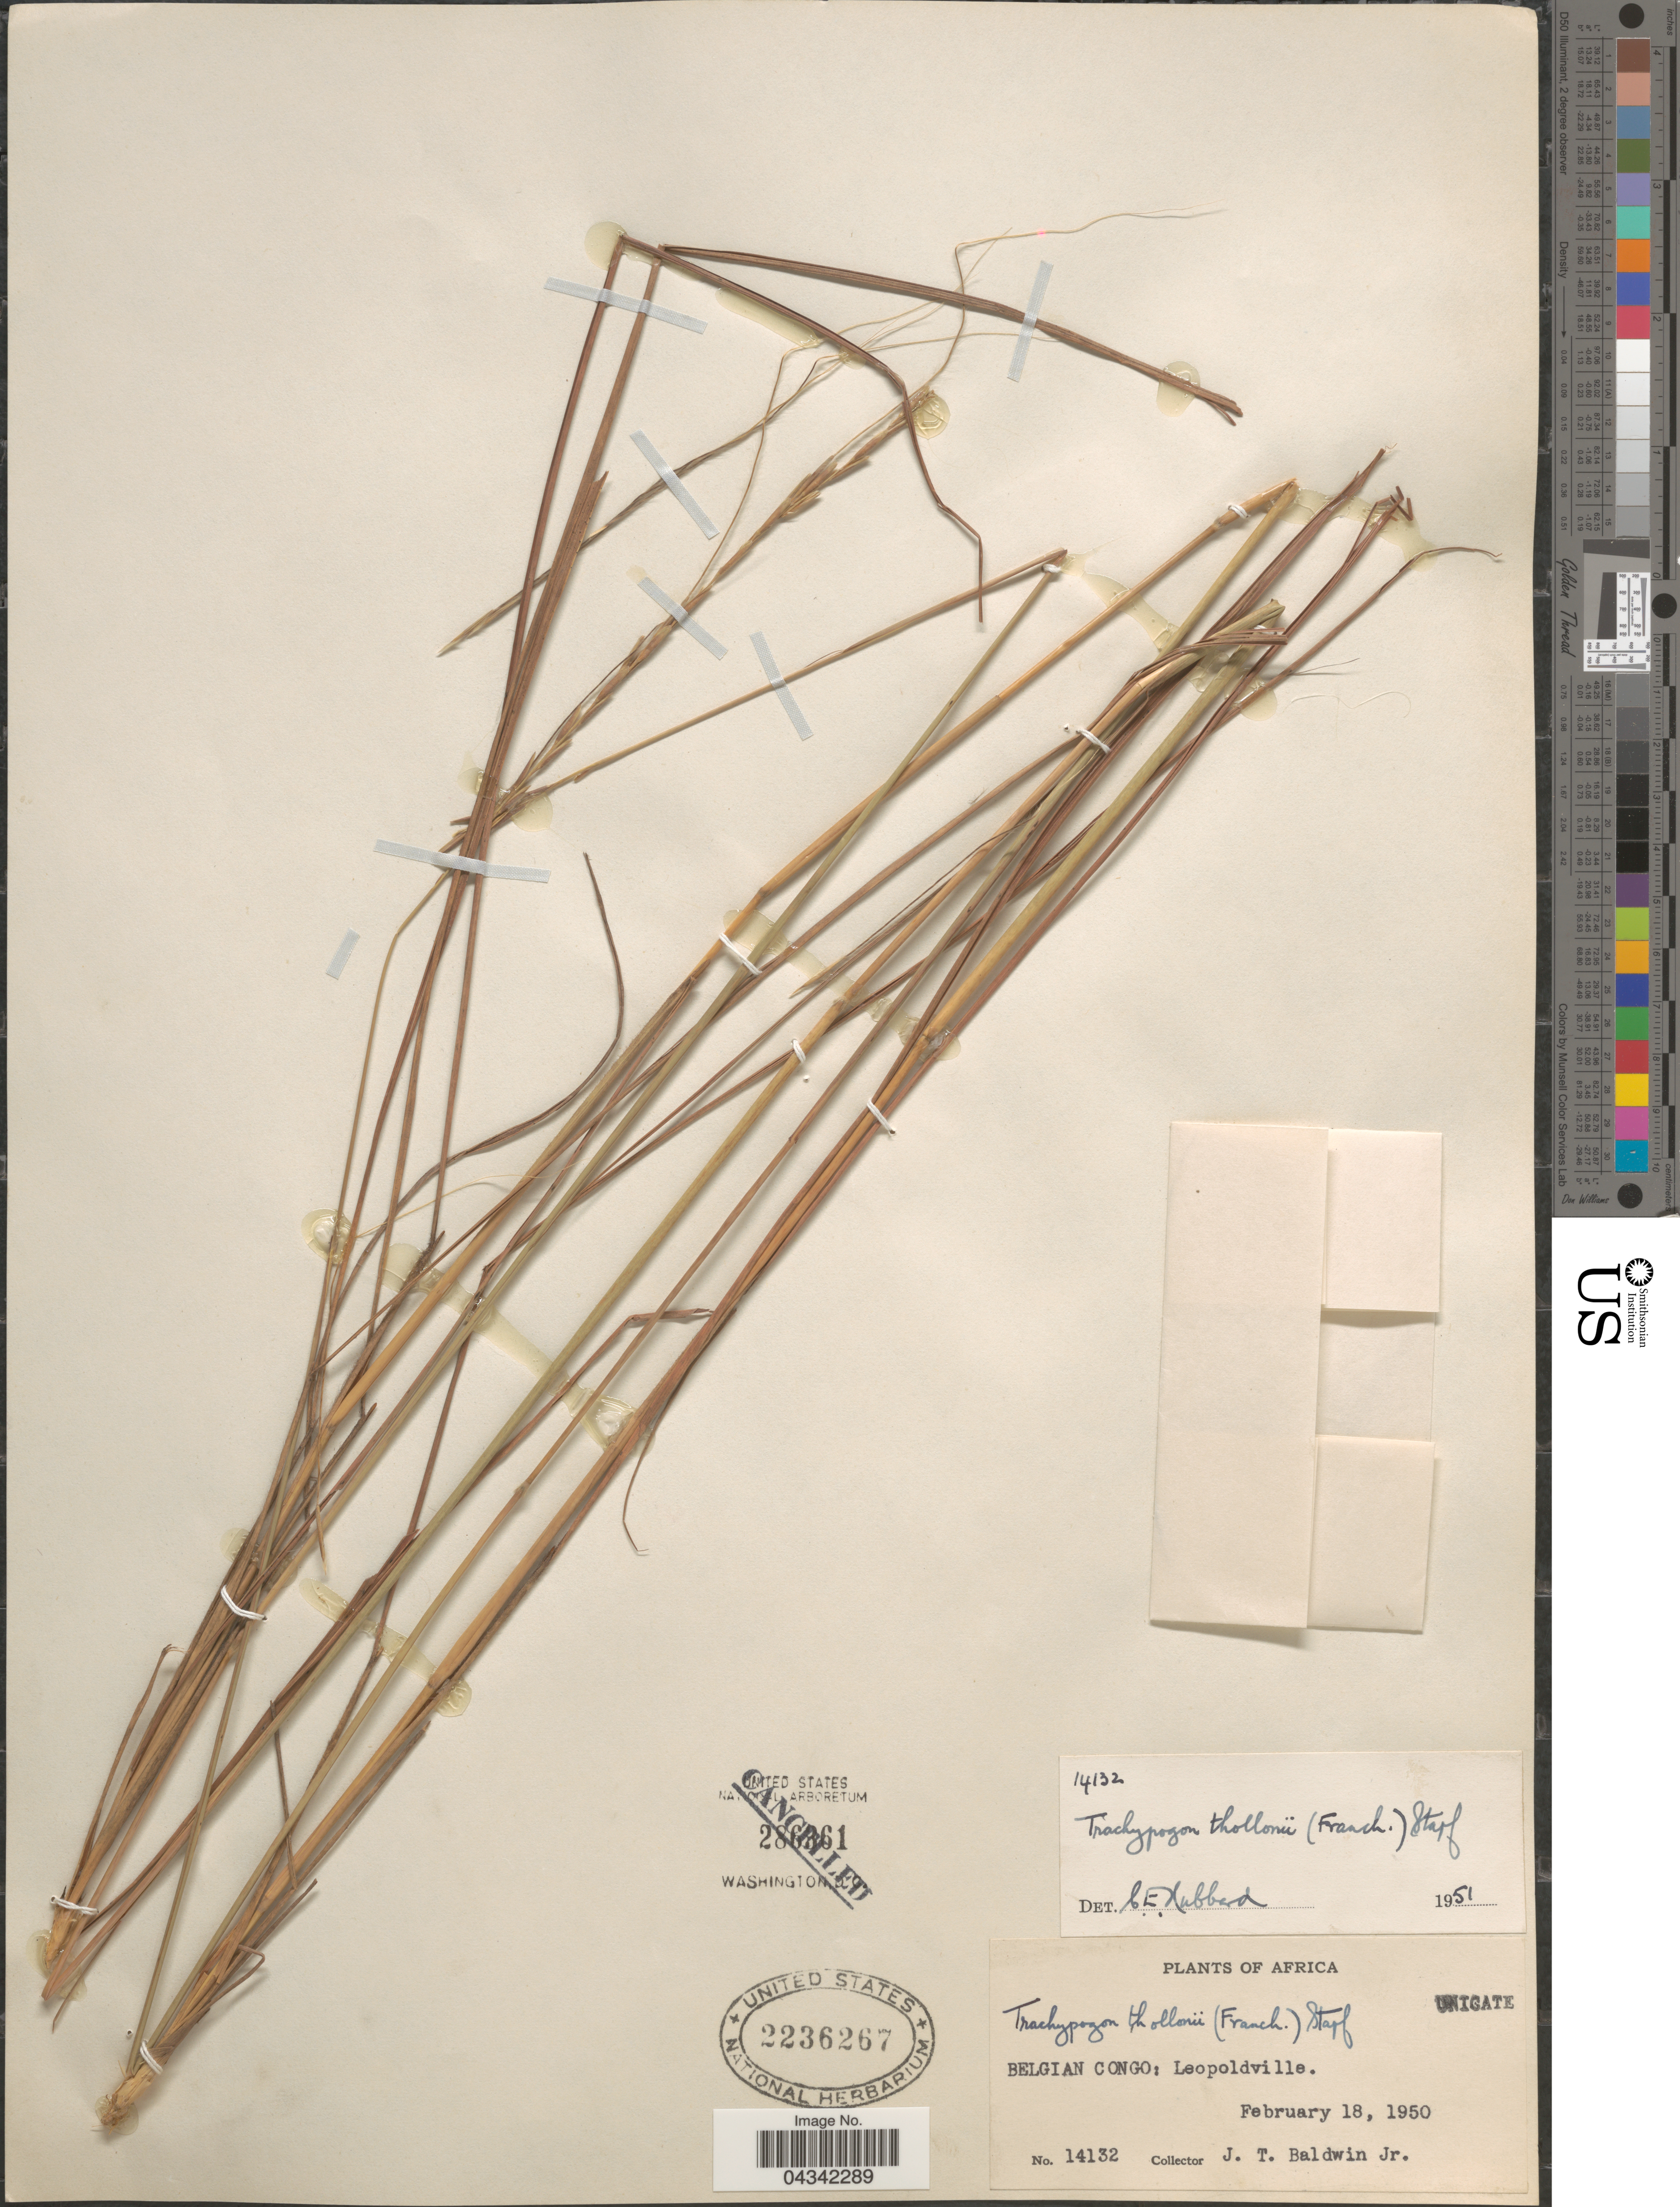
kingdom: Plantae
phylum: Tracheophyta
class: Liliopsida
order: Poales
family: Poaceae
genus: Trachypogon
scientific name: Trachypogon spicatus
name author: (L. f.) Kuntze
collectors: J. T. Baldwin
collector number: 14132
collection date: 1950-02-18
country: Congo, Democratic Republic of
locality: Leopoldville.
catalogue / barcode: US 2236267